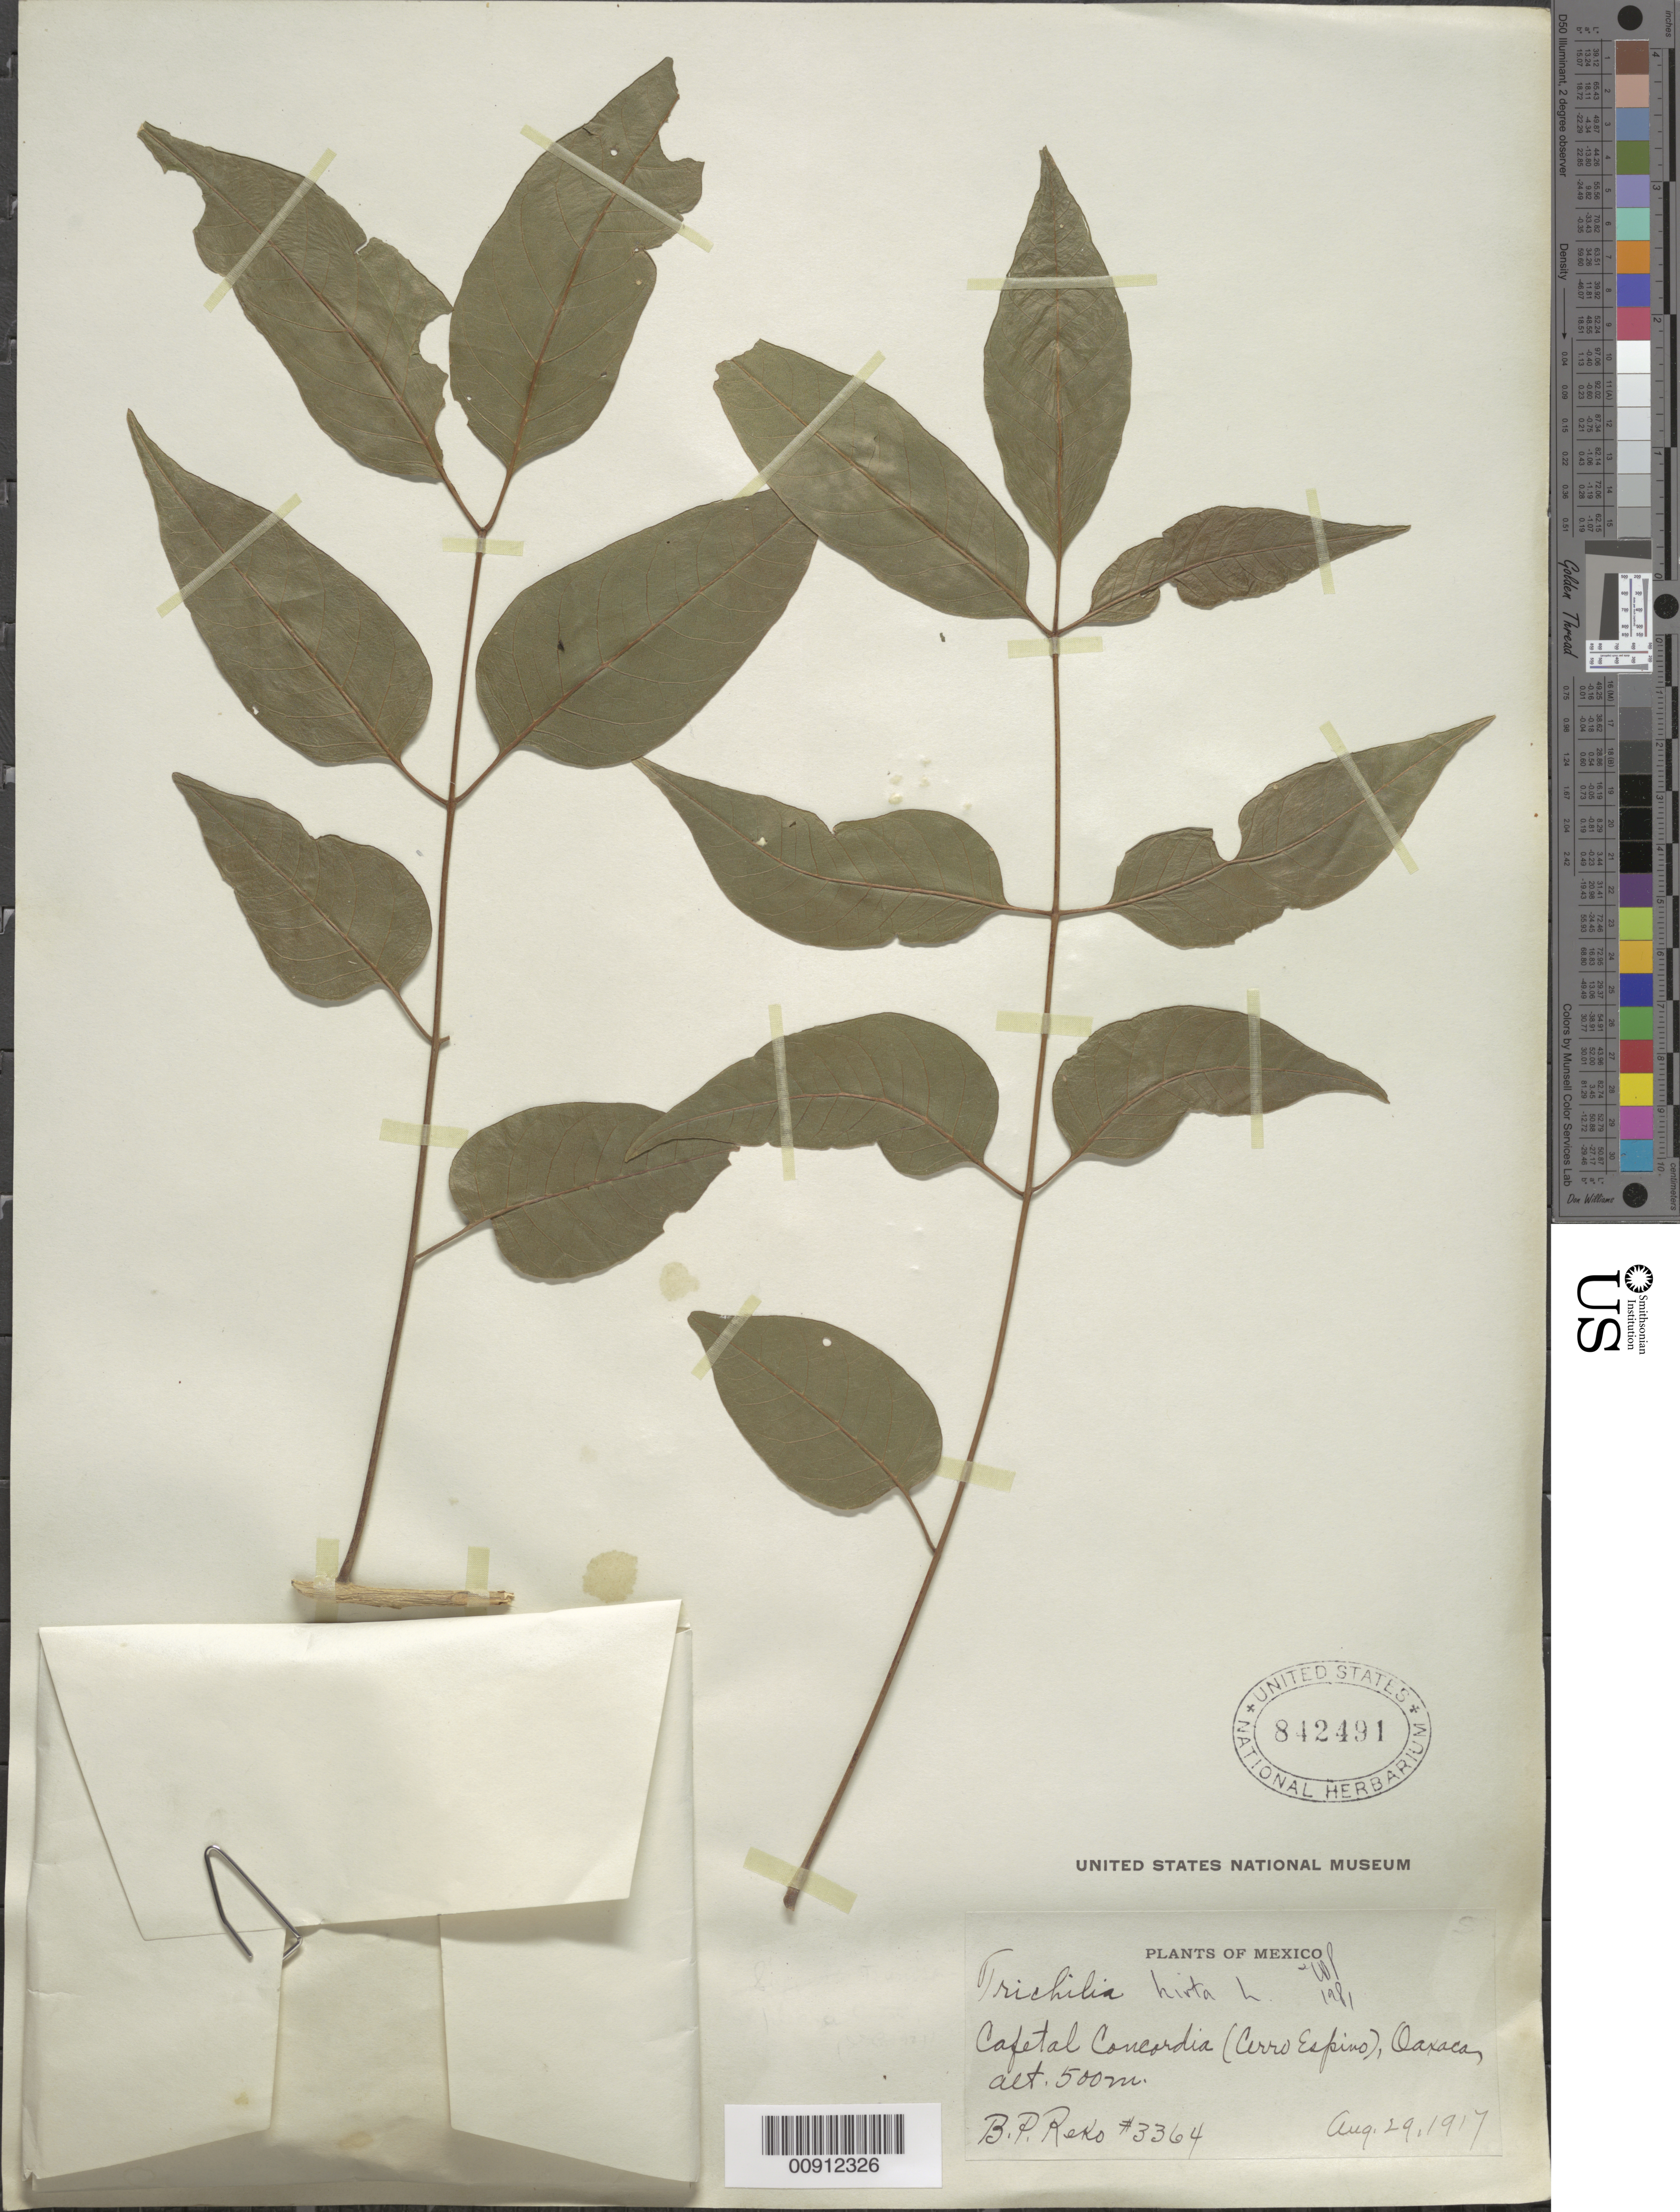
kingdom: Plantae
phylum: Tracheophyta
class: Magnoliopsida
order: Sapindales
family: Meliaceae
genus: Trichilia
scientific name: Trichilia hirta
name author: L.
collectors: B. P. Reko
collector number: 3364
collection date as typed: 29 Aug 1917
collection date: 1917-08-29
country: Mexico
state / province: Oaxaca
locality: Cafetal Concordia (Cerro Espino), Oaxaca.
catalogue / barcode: US 842491